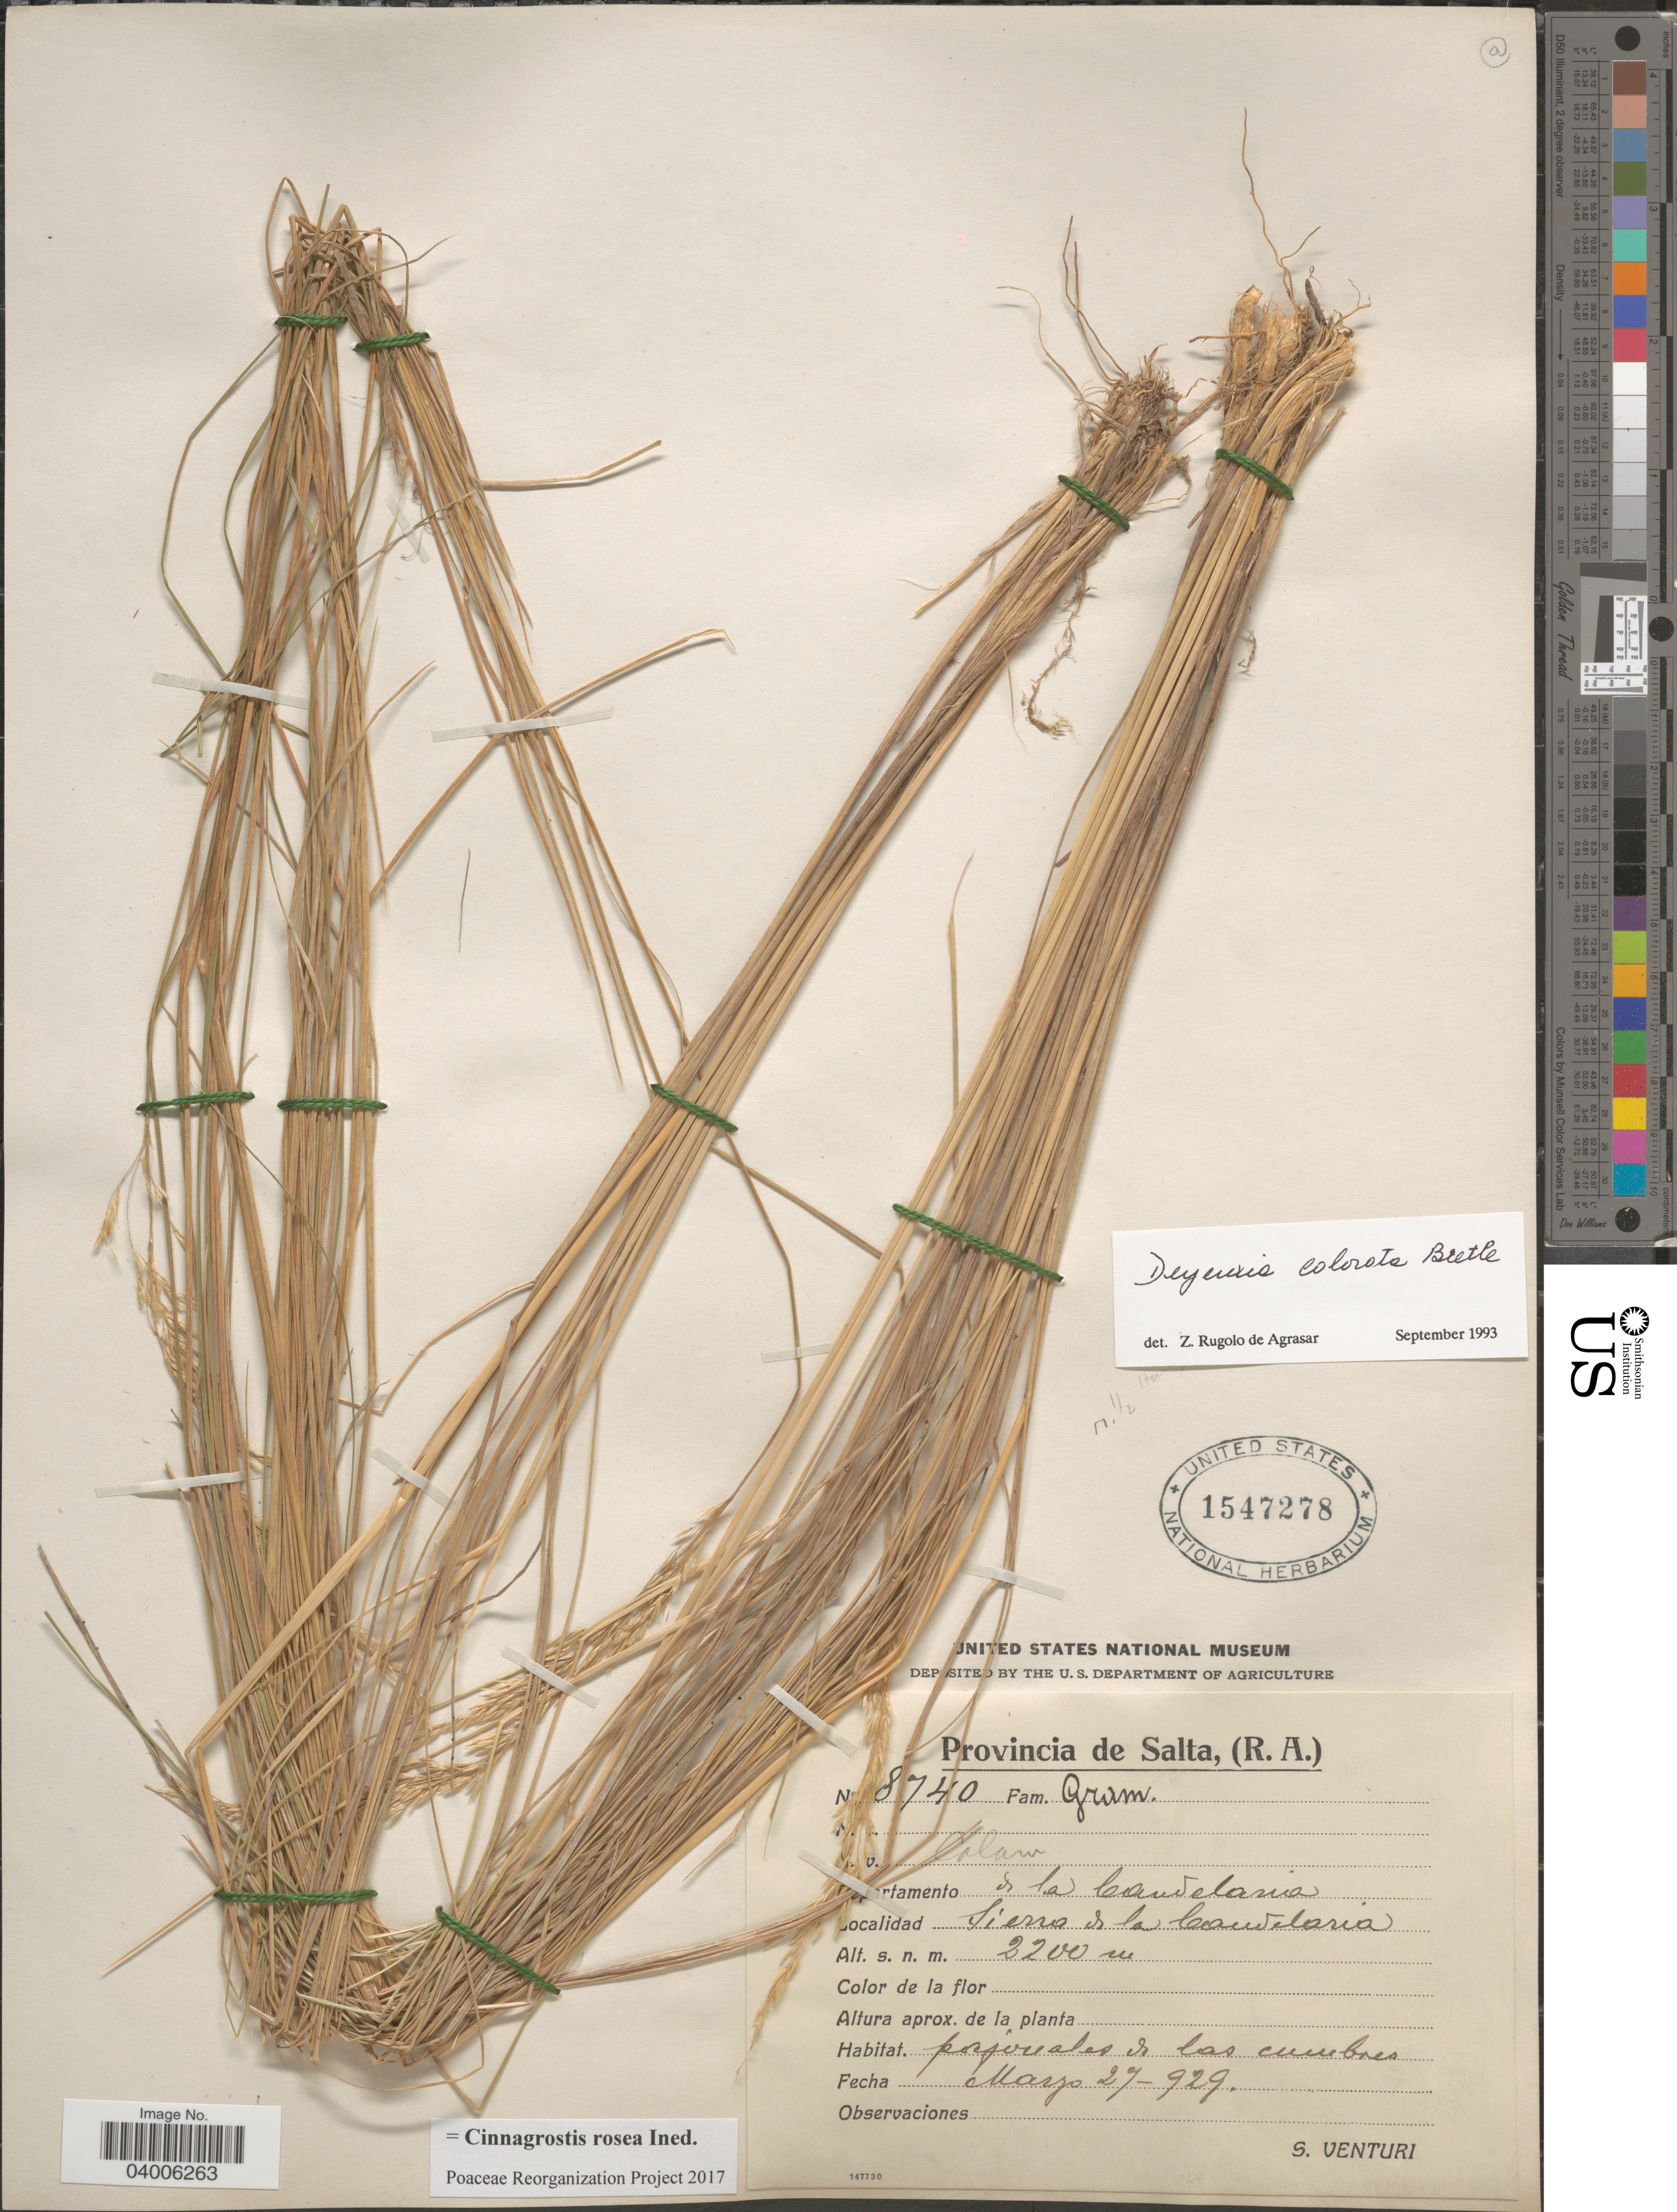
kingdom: Plantae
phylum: Tracheophyta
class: Liliopsida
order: Poales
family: Poaceae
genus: Cinnagrostis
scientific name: Cinnagrostis rosea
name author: (Griseb.) P.M. Peterson et al.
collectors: S. Venturi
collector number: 8740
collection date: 1929-03-27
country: Argentina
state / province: Salta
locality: Departamento de la Candelaria. Sierra de la Candelaria.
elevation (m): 2200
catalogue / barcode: US 1547278